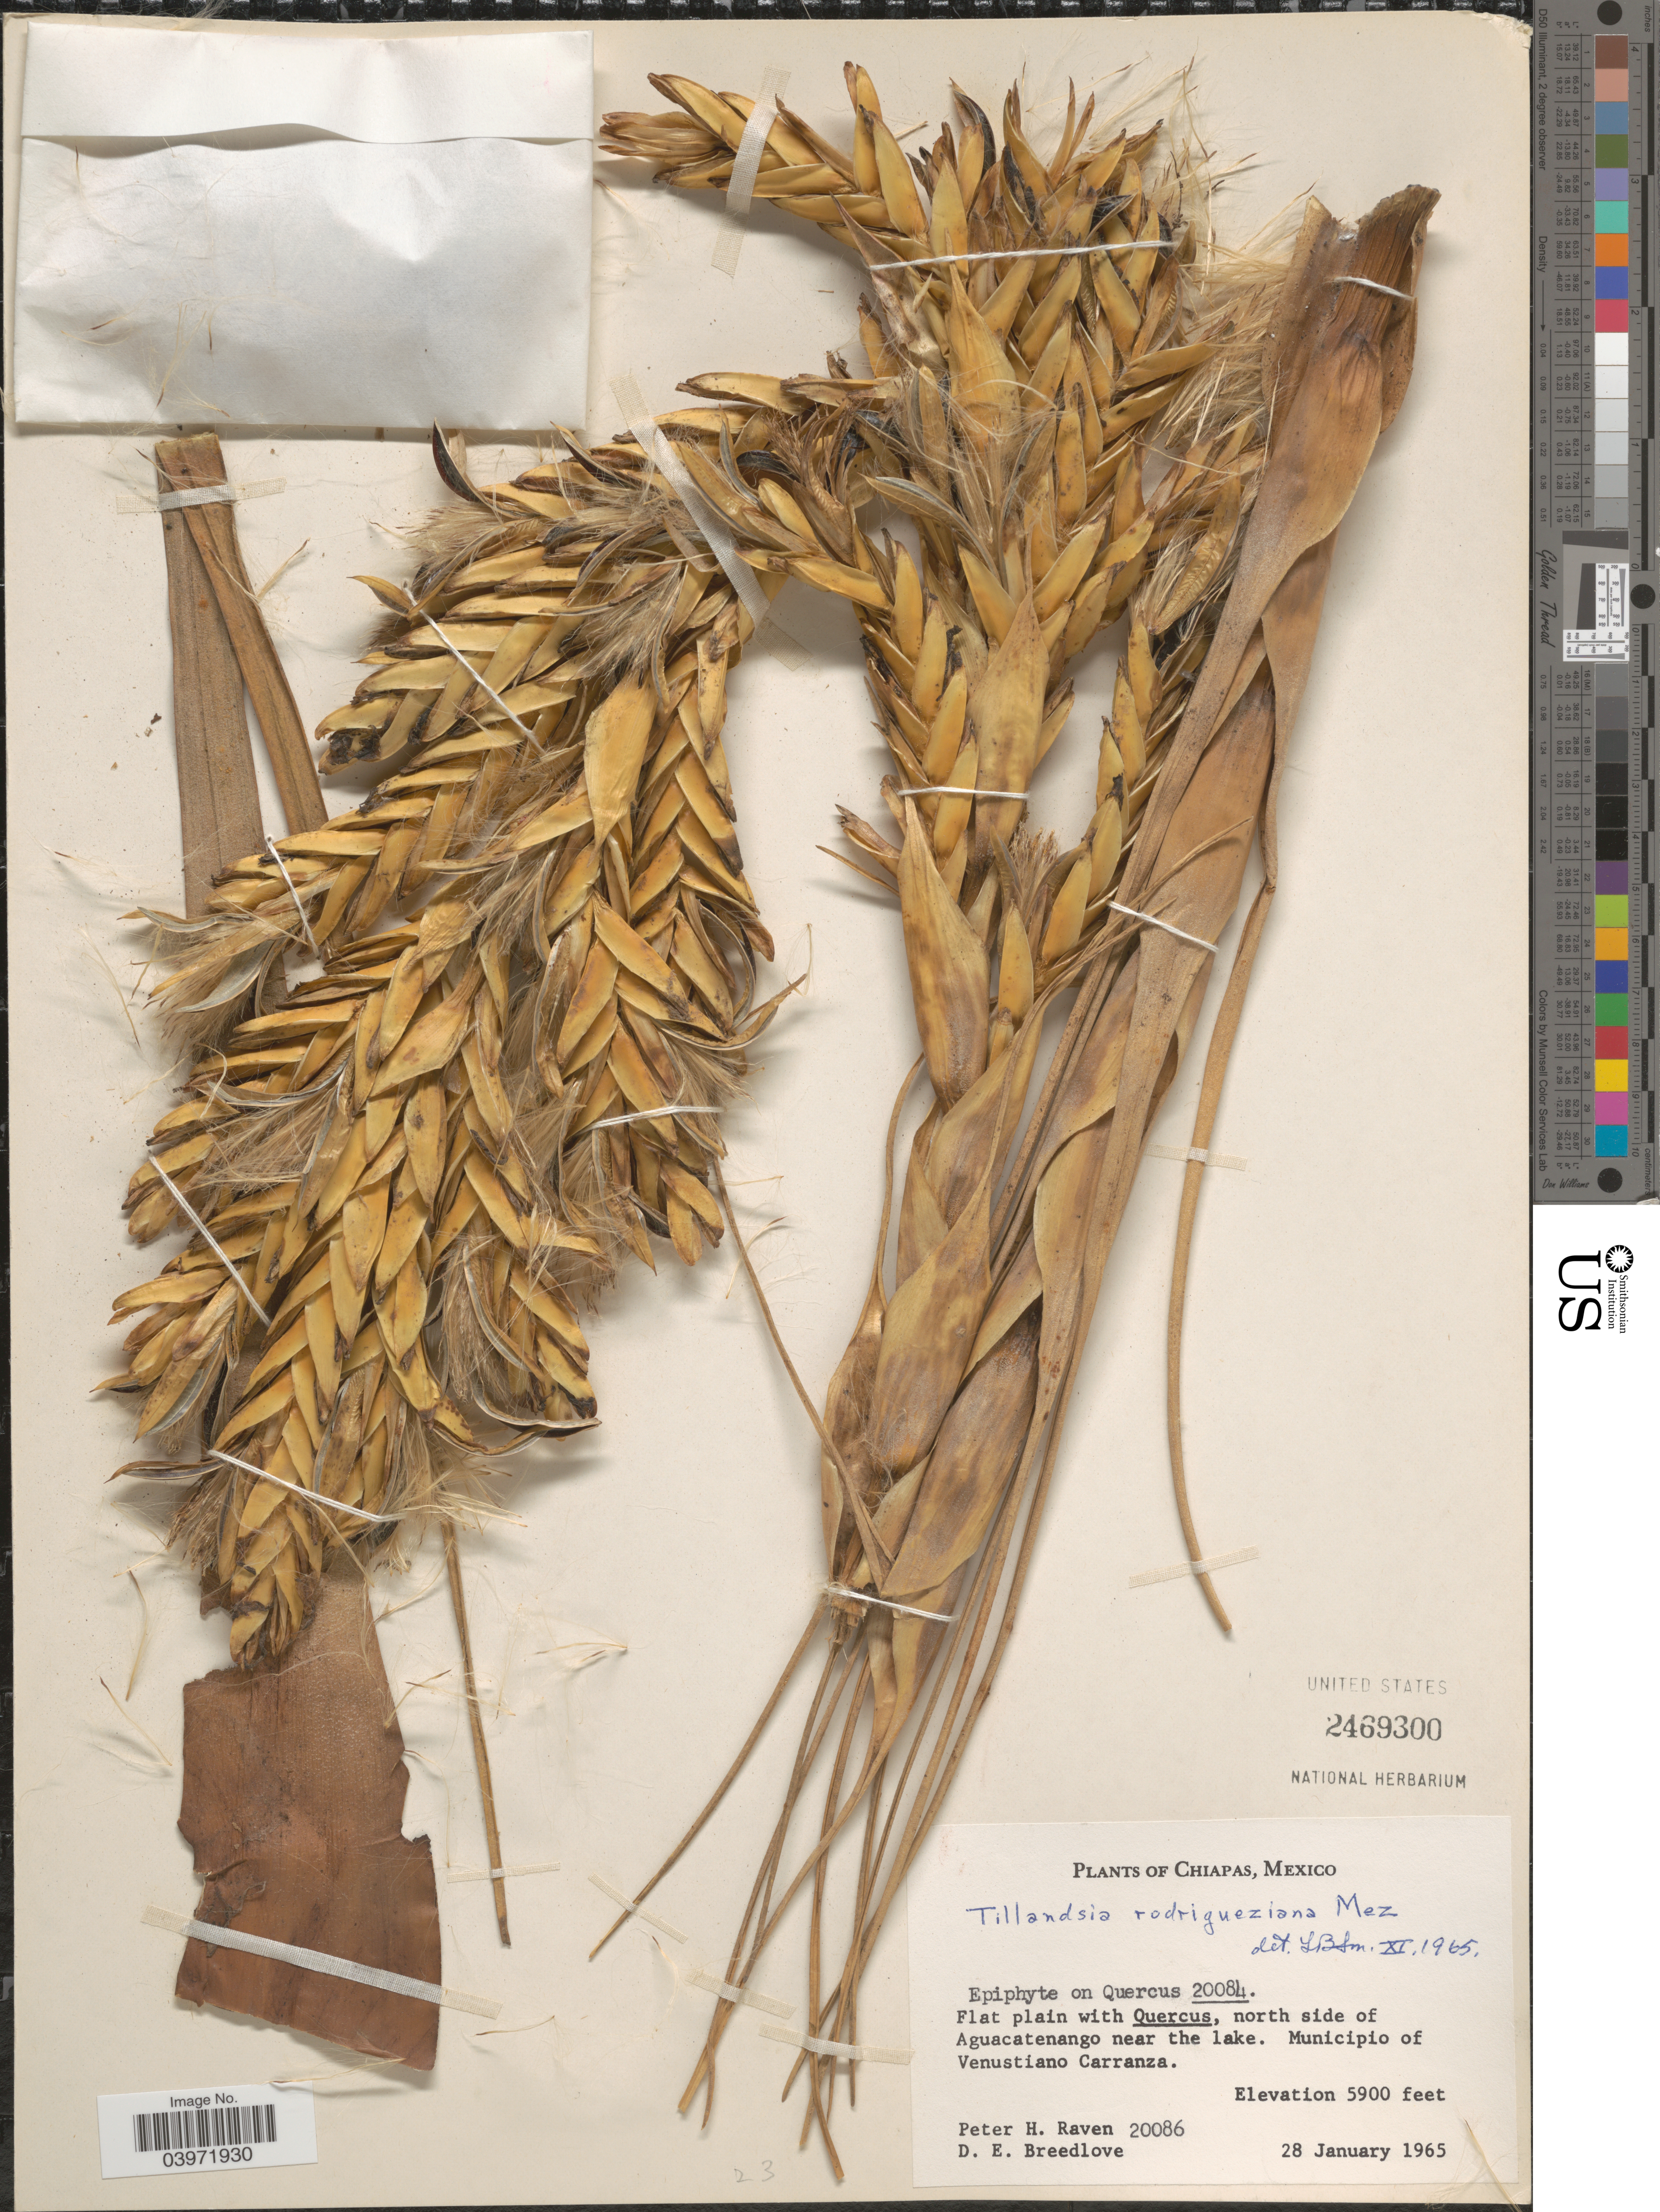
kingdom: Plantae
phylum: Tracheophyta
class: Liliopsida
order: Poales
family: Bromeliaceae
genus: Tillandsia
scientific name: Tillandsia rodrigueziana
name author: Mez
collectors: P. Raven & D. E. Breedlove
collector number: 20086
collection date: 1965-01-28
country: Mexico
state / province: Chiapas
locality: North side of Aguacatenango near the lake. Municipio of Venustiano Carranza.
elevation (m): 1798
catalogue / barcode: US 2469300